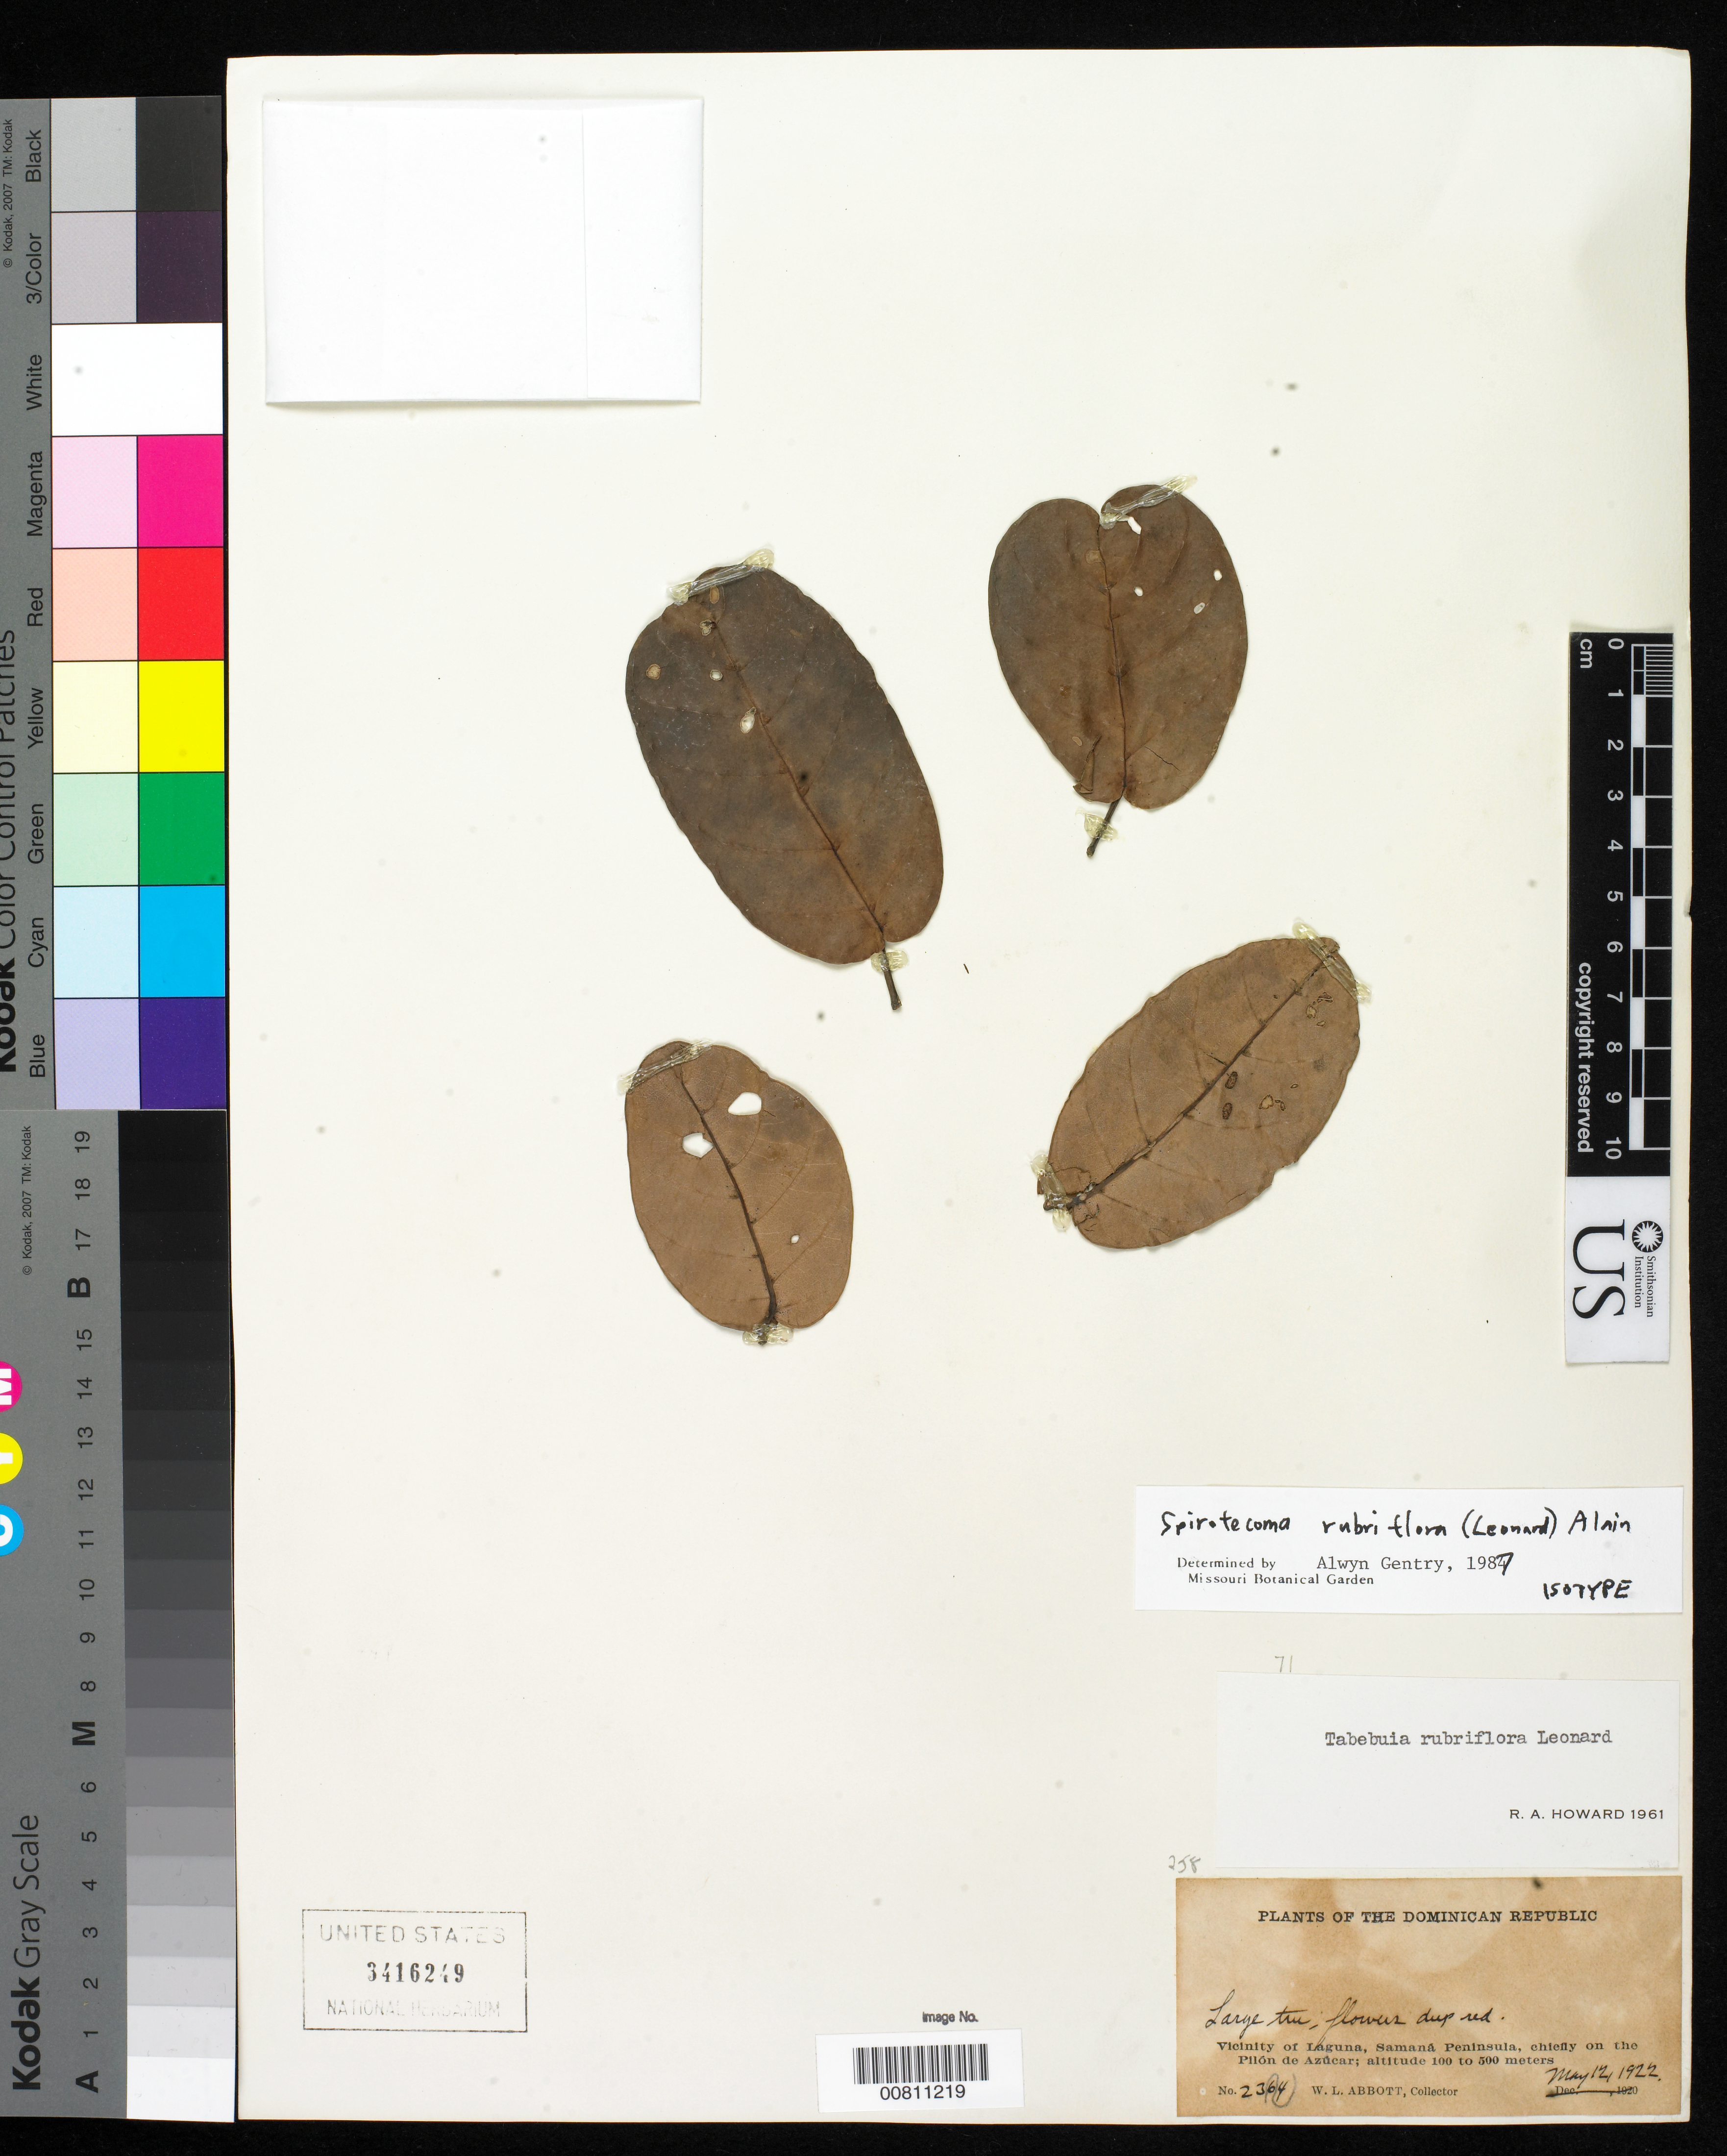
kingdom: Plantae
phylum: Tracheophyta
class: Magnoliopsida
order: Lamiales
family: Bignoniaceae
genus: Tabebuia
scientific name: Tabebuia rubriflora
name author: Leonard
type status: Isotype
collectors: W. L. Abbott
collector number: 2346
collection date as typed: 12 May 1922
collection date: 1922-05-12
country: Dominican Republic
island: Hispaniola Island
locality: Vicinity of Laguna, Samaná Peninsula, chiefly on the Pilón de Azúcar.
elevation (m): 100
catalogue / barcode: US 3416249